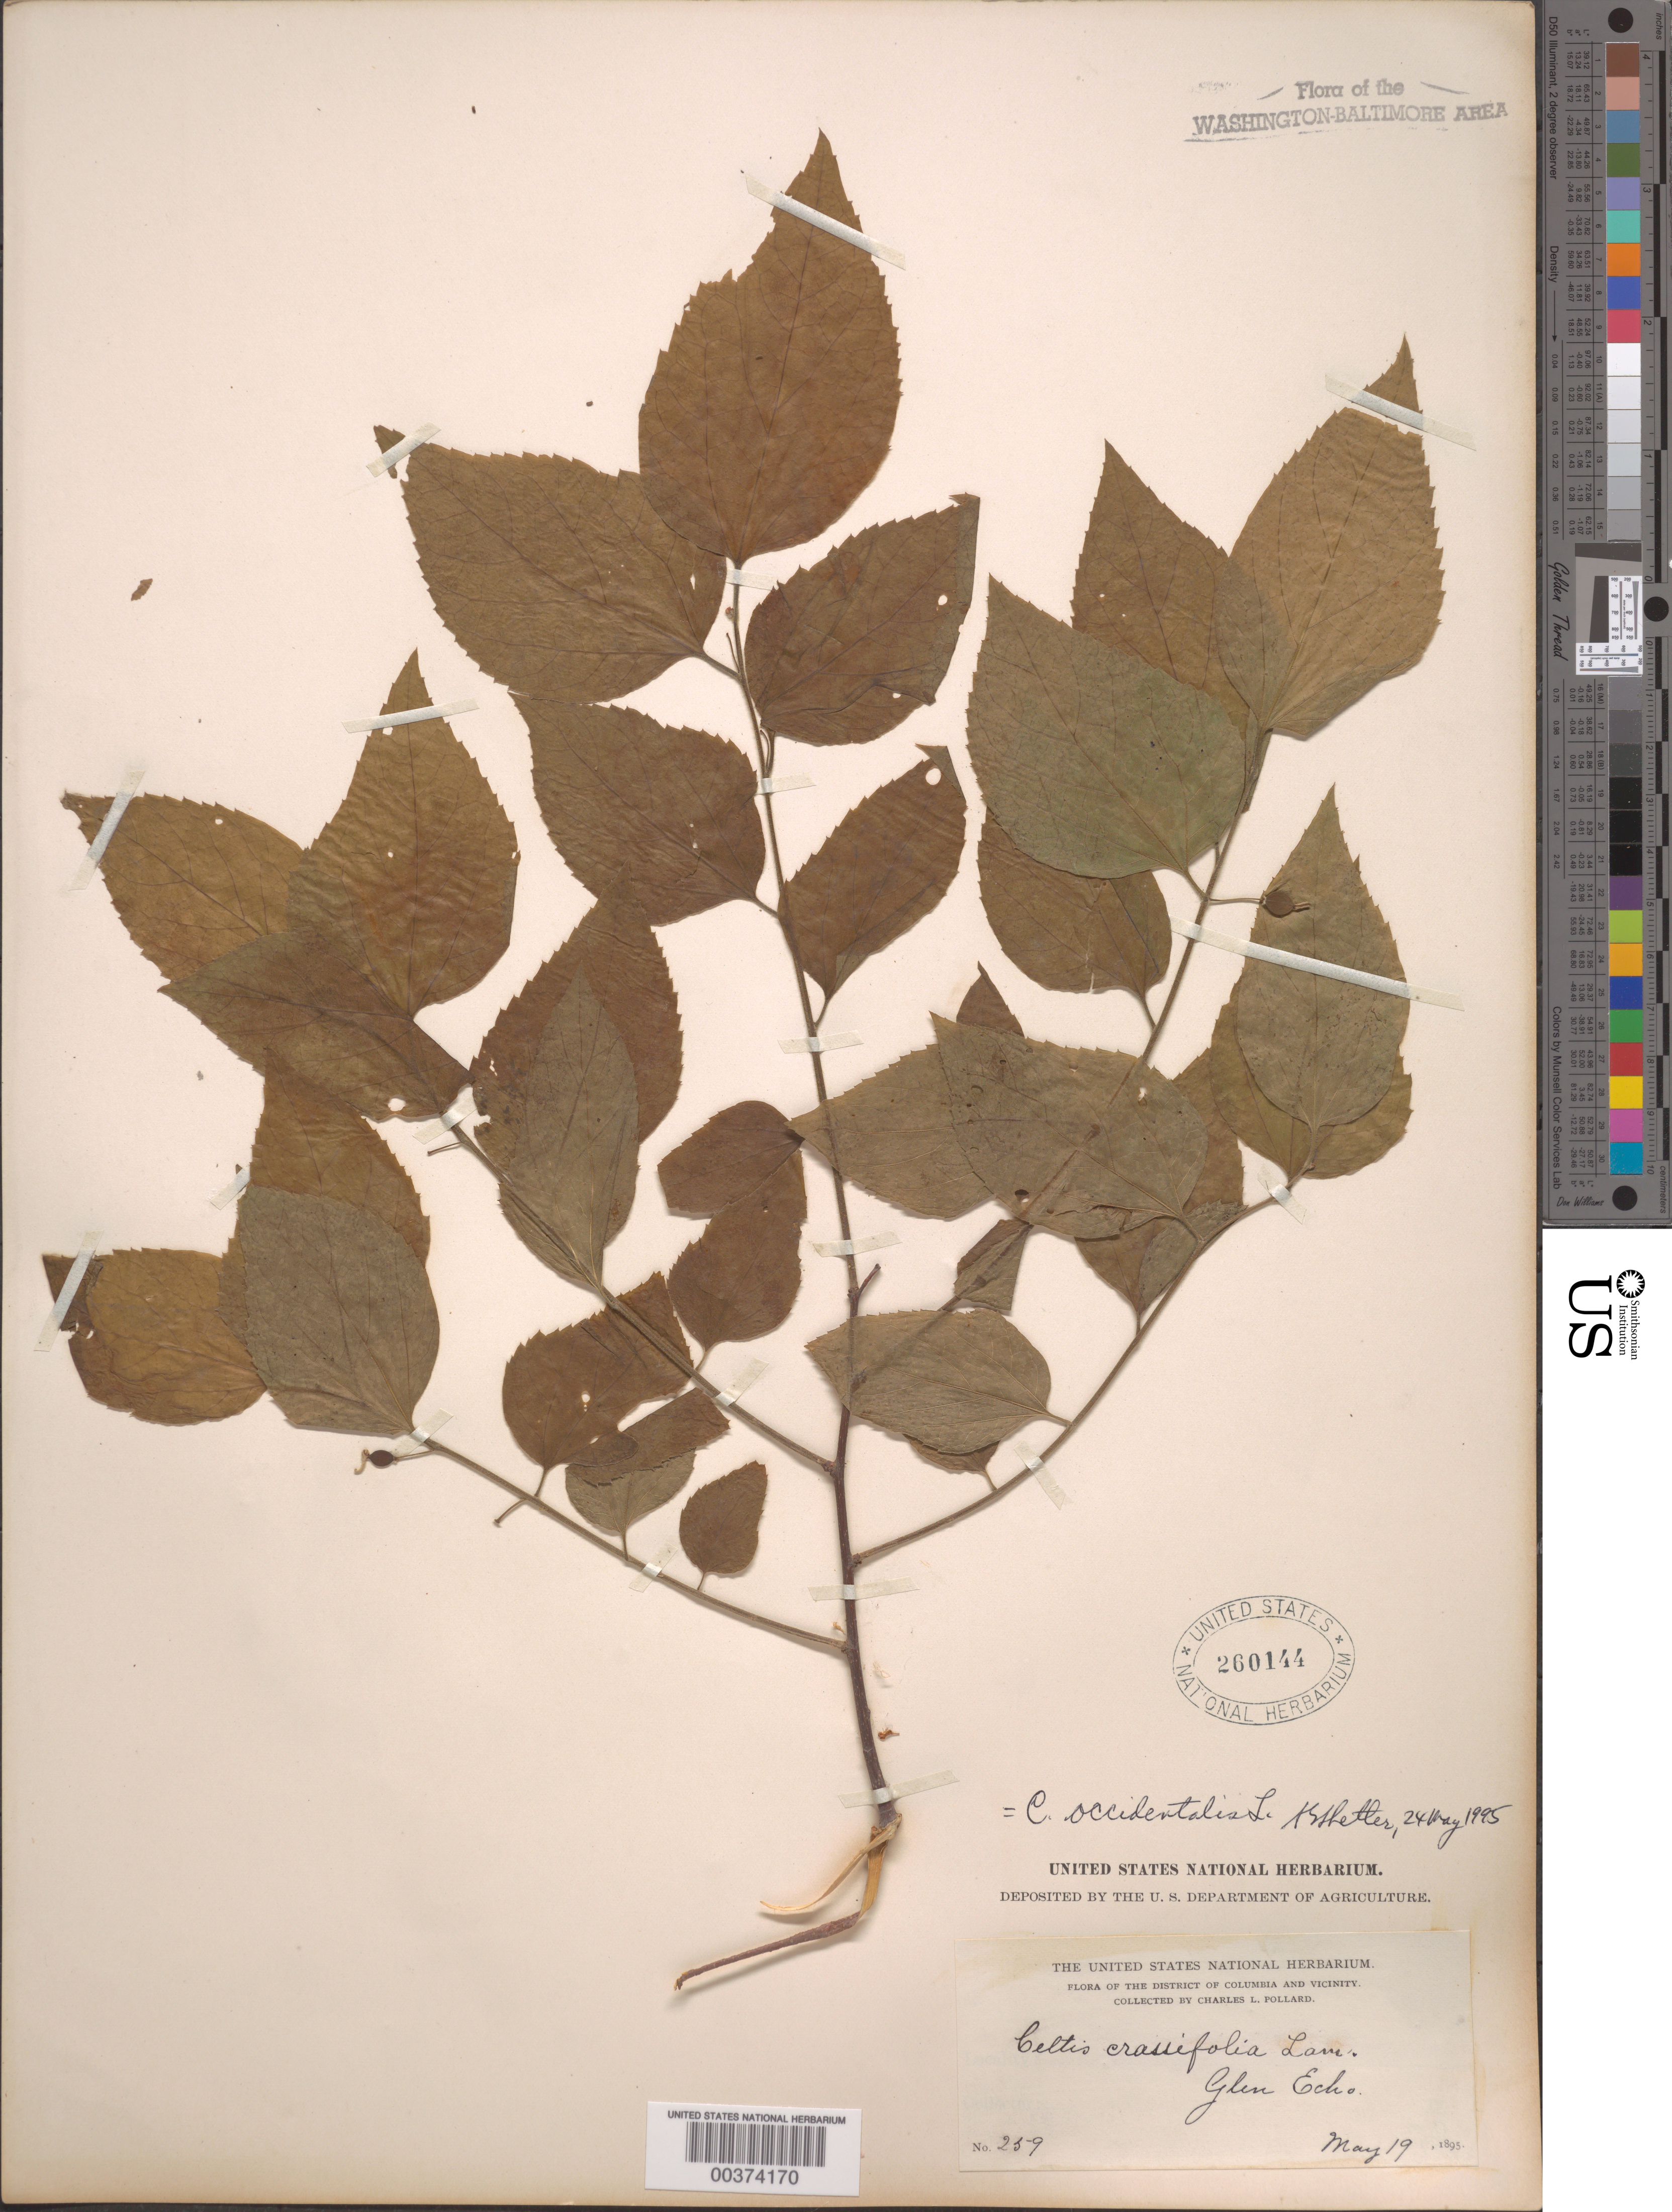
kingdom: Plantae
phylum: Tracheophyta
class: Magnoliopsida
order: Rosales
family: Cannabaceae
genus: Celtis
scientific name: Celtis occidentalis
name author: L.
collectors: C. L. Pollard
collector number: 259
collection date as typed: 19 May 1895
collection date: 1895-05-19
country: United States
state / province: Maryland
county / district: Montgomery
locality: Glen Echo C. & O. Canal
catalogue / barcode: US 260144